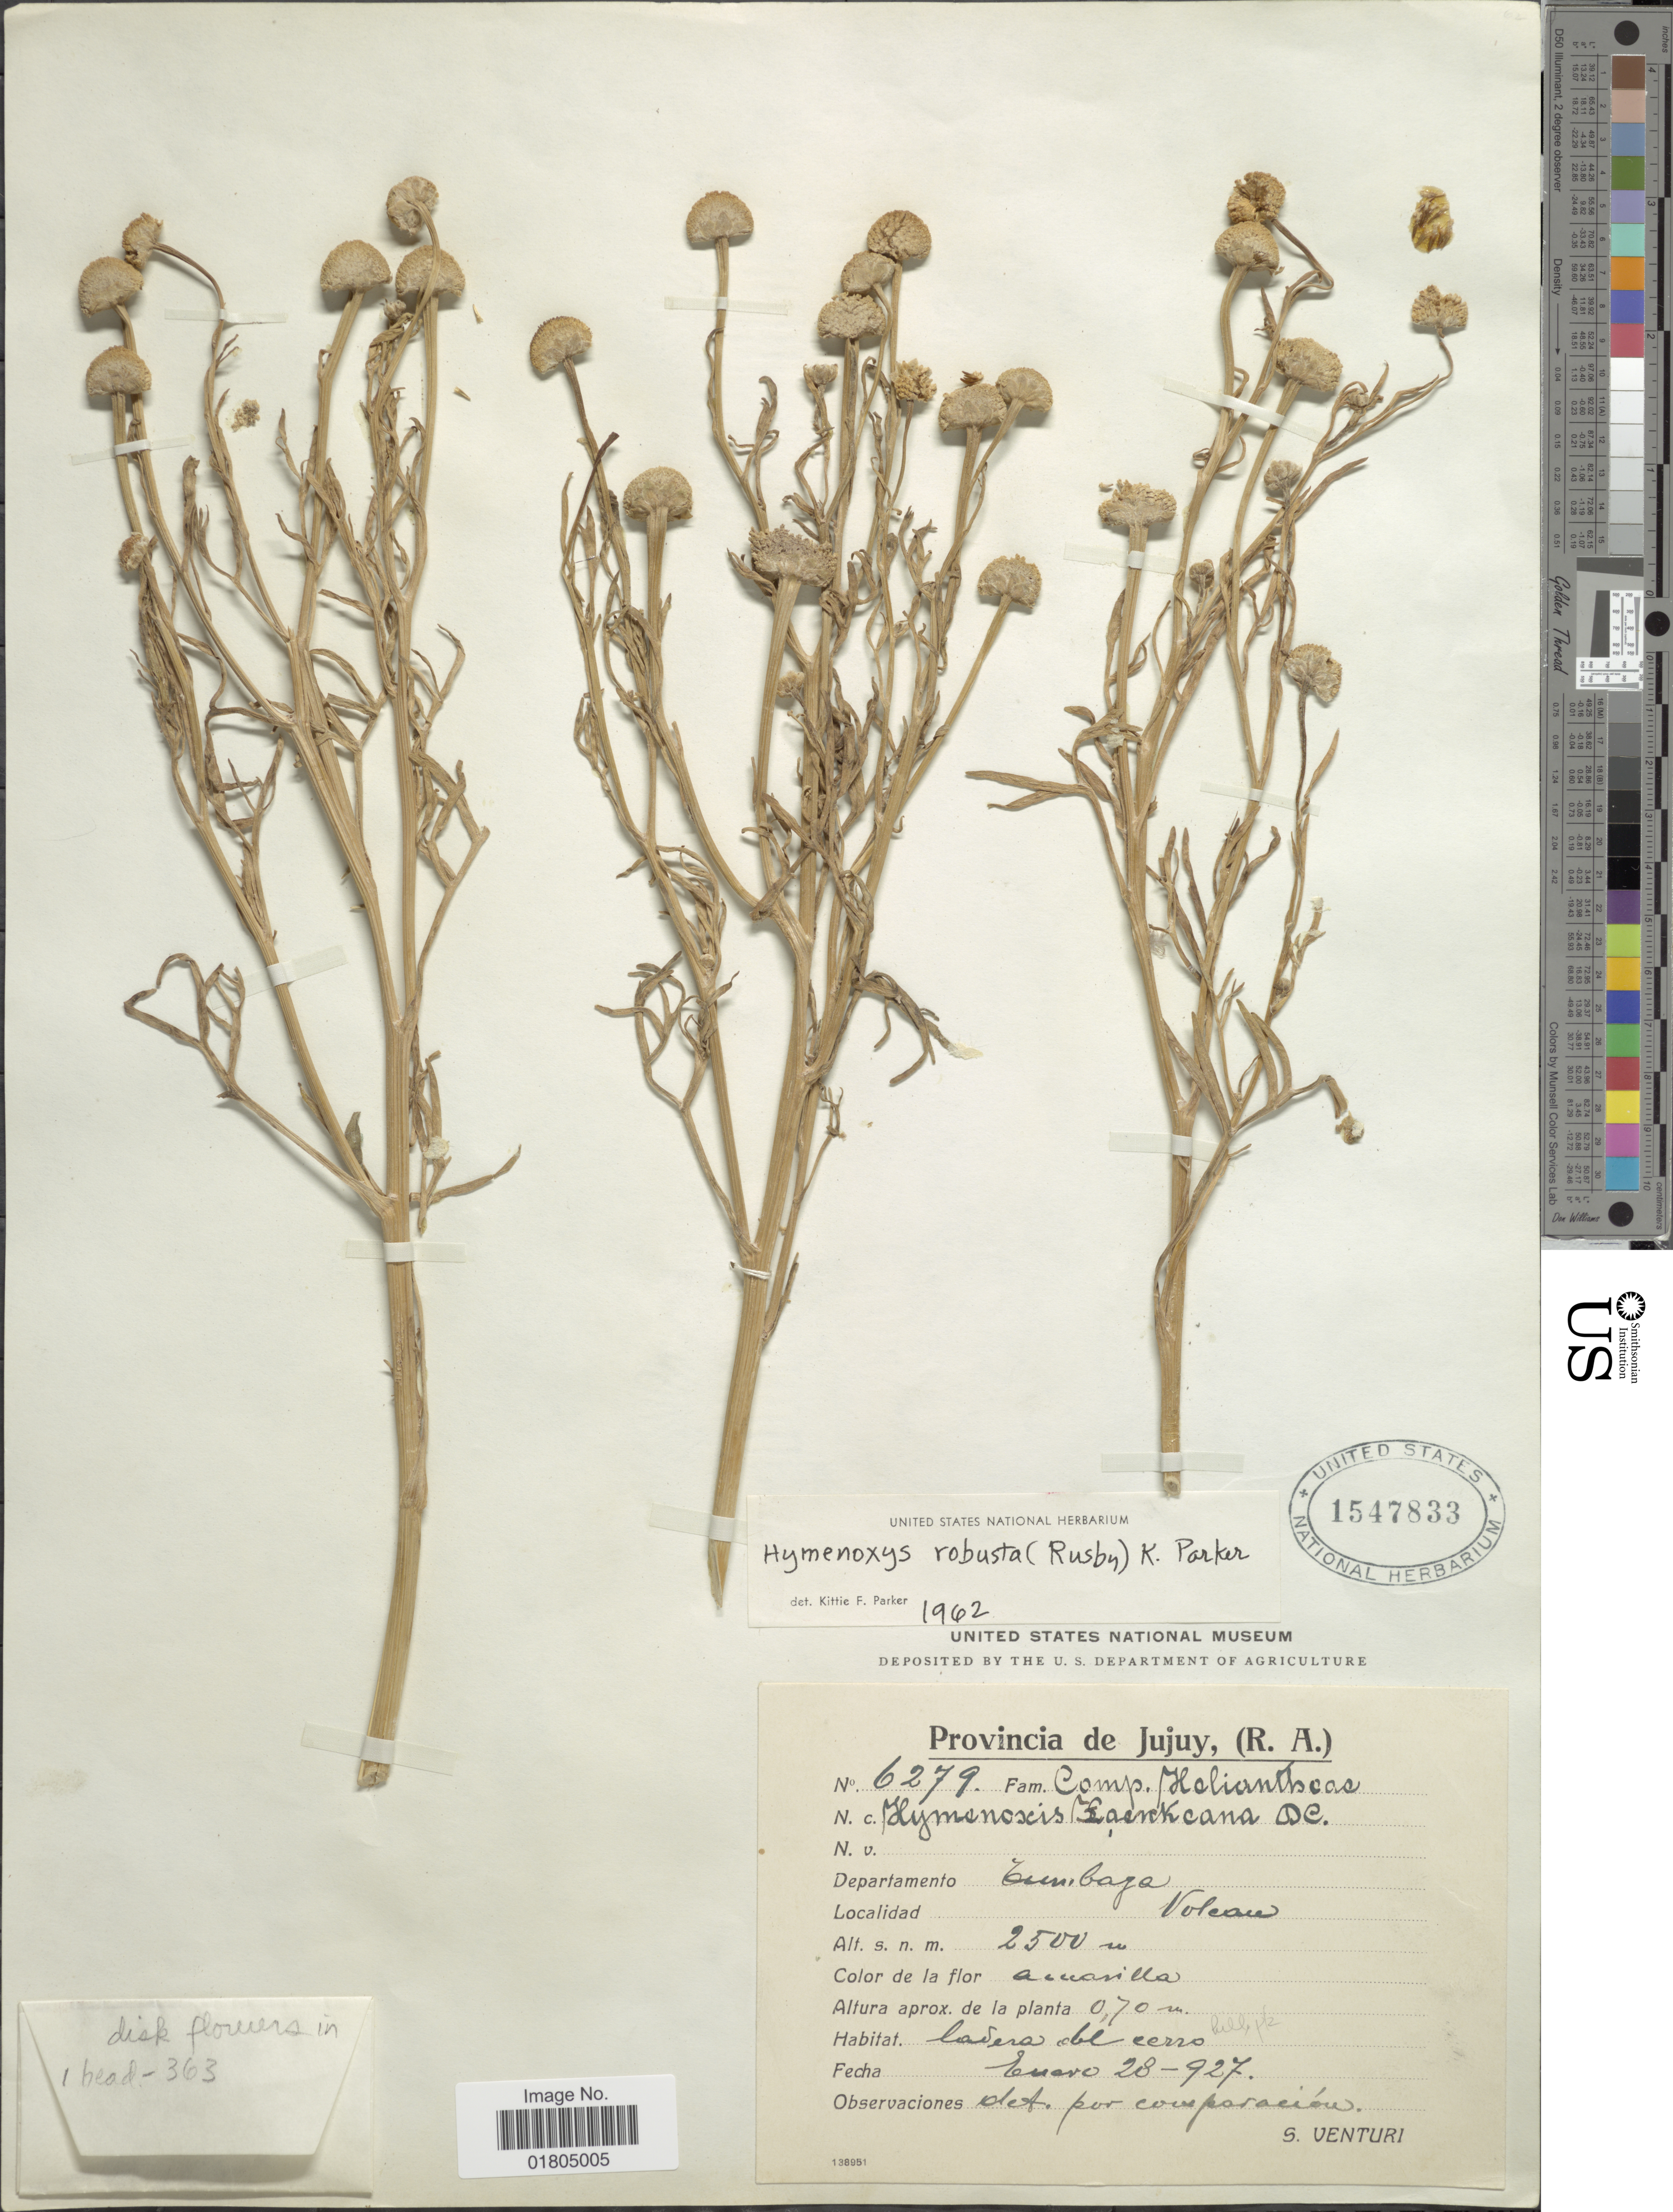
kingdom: Plantae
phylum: Tracheophyta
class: Magnoliopsida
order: Asterales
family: Asteraceae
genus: Hymenoxys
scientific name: Hymenoxys robusta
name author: (Rusby) K.F. Parker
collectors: S. Venturi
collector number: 6279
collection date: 1927-01-29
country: Argentina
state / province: Jujuy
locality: Provincia de Jujuy, (R. A.), Departamento Cumibaya, Volcan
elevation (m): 2500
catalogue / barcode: US 1547833